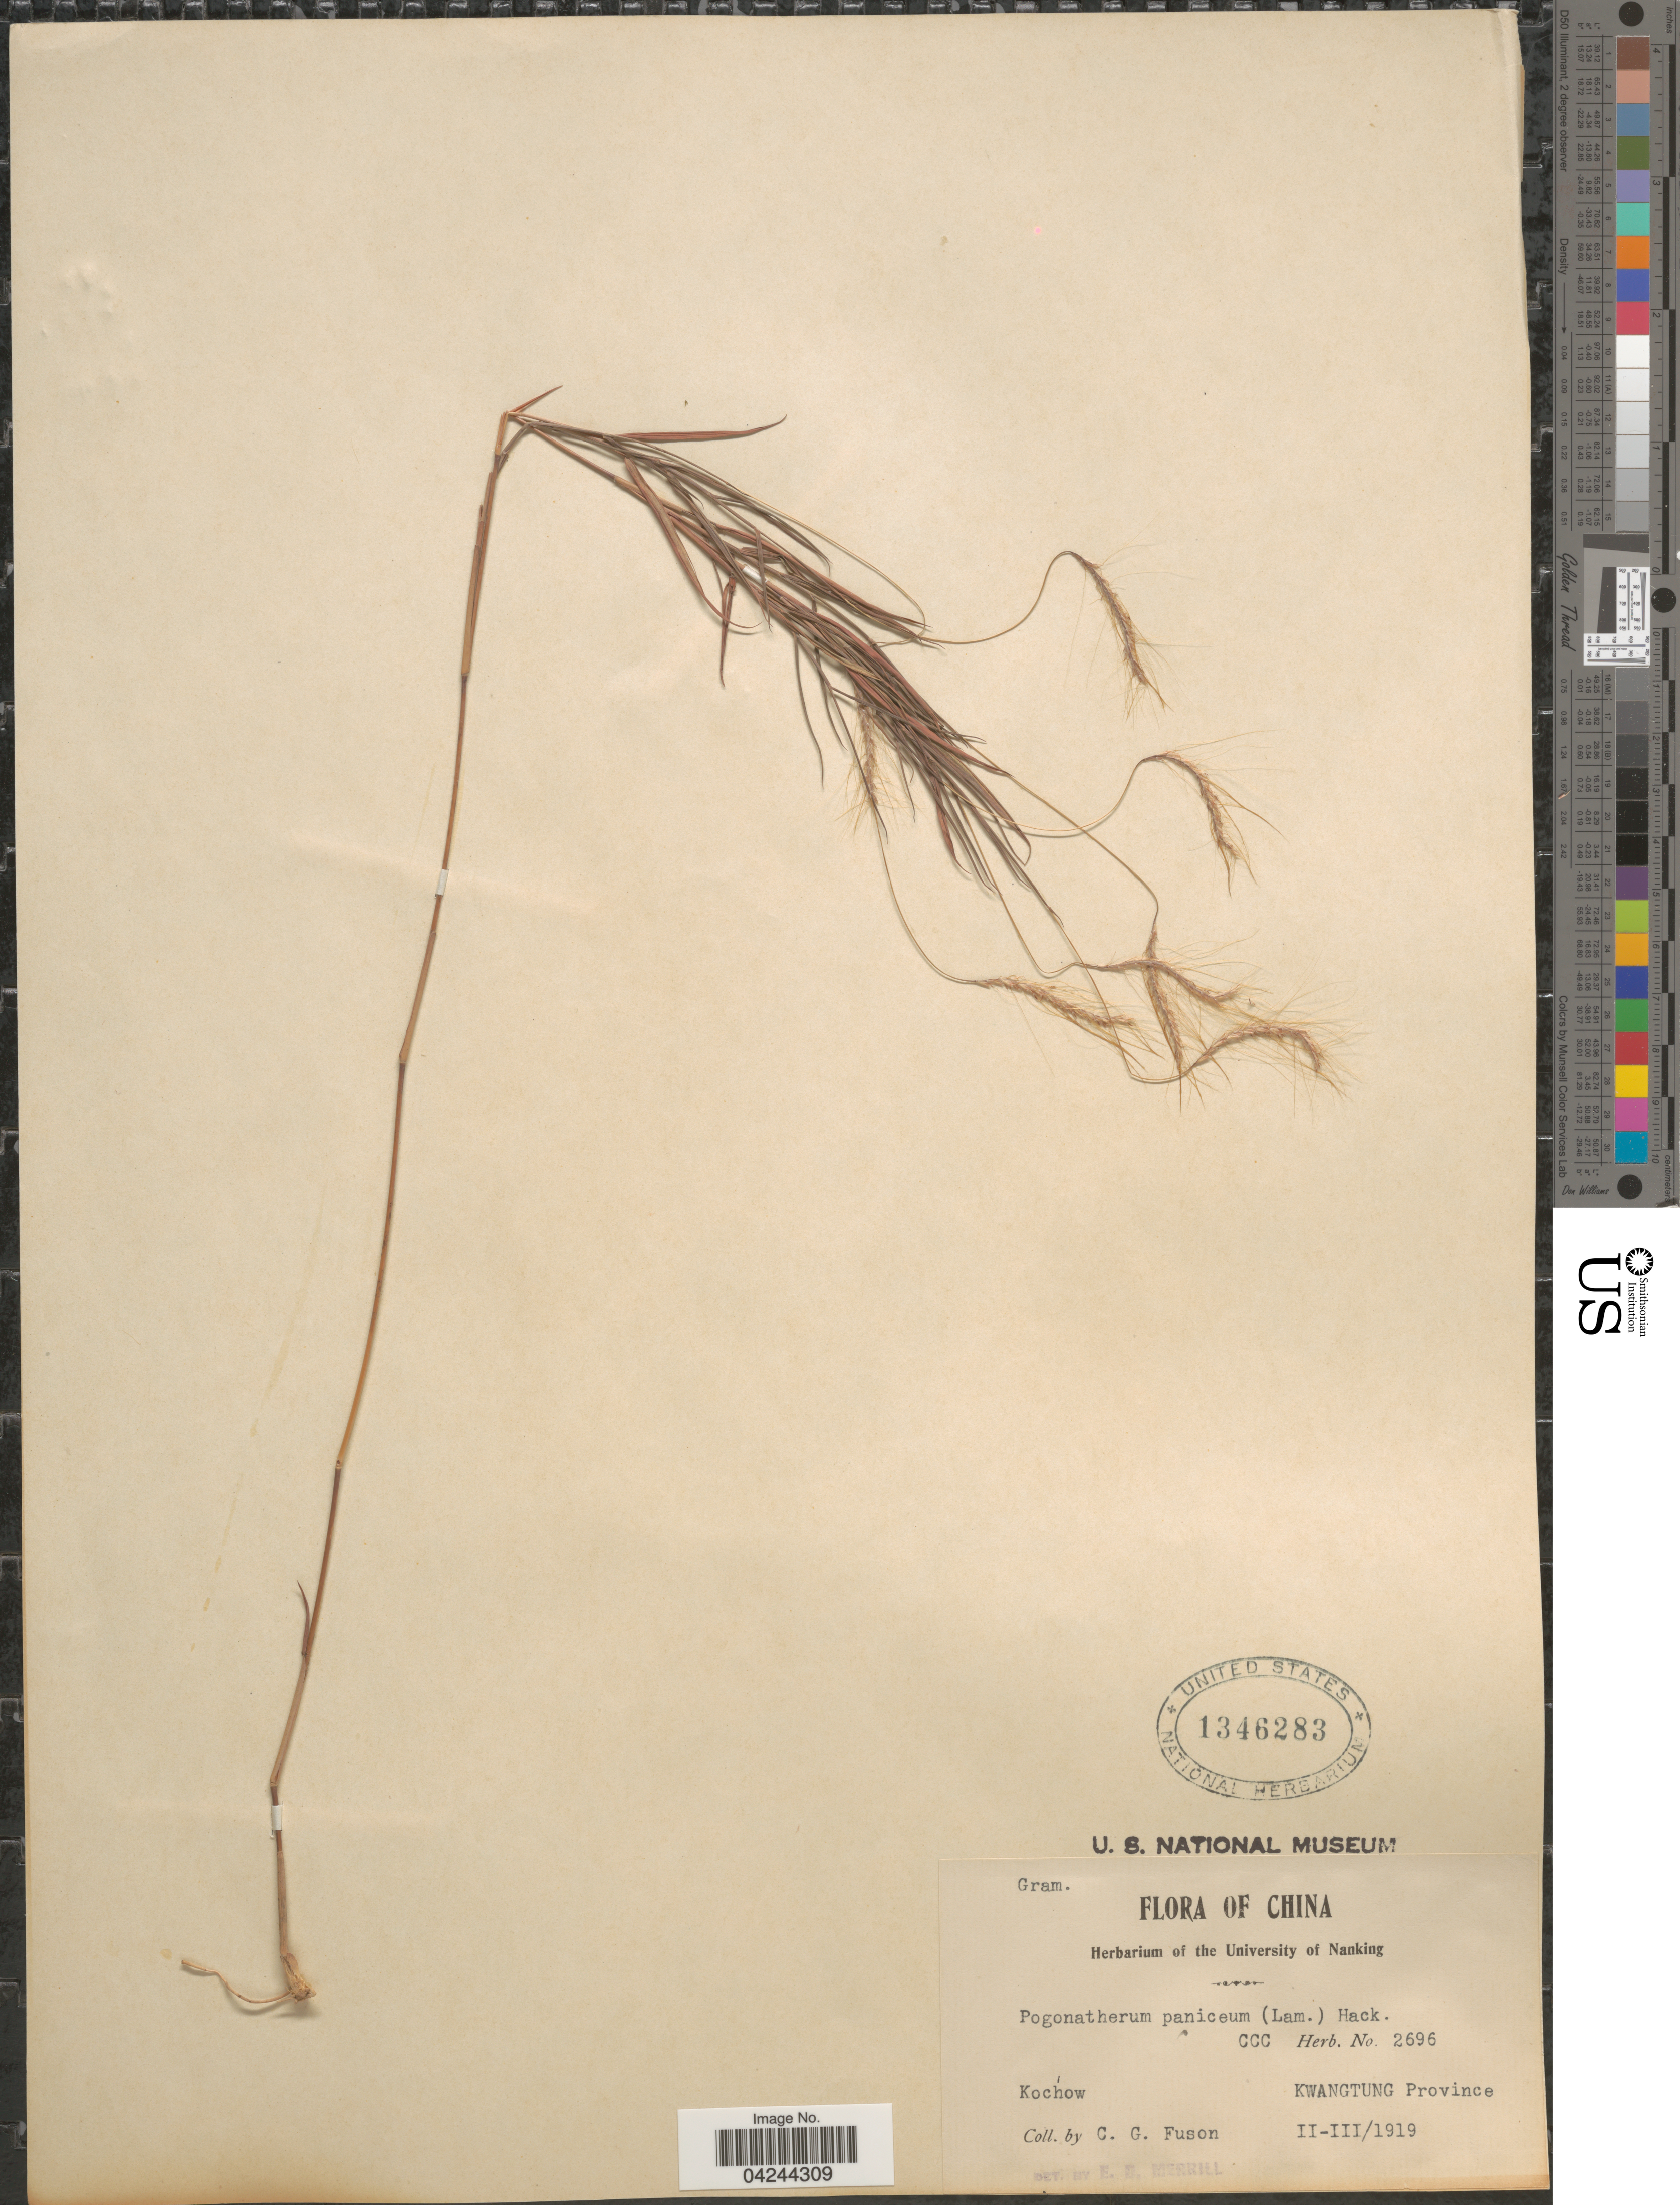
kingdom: Plantae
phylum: Tracheophyta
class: Liliopsida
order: Poales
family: Poaceae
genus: Pogonatherum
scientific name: Pogonatherum crinitum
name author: (Thunb.) Kunth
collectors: C. Fuson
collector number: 2696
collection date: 1919-02/1919-03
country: China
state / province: Guangdong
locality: Kochow. Kwangtung Province.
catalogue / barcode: US 1346283